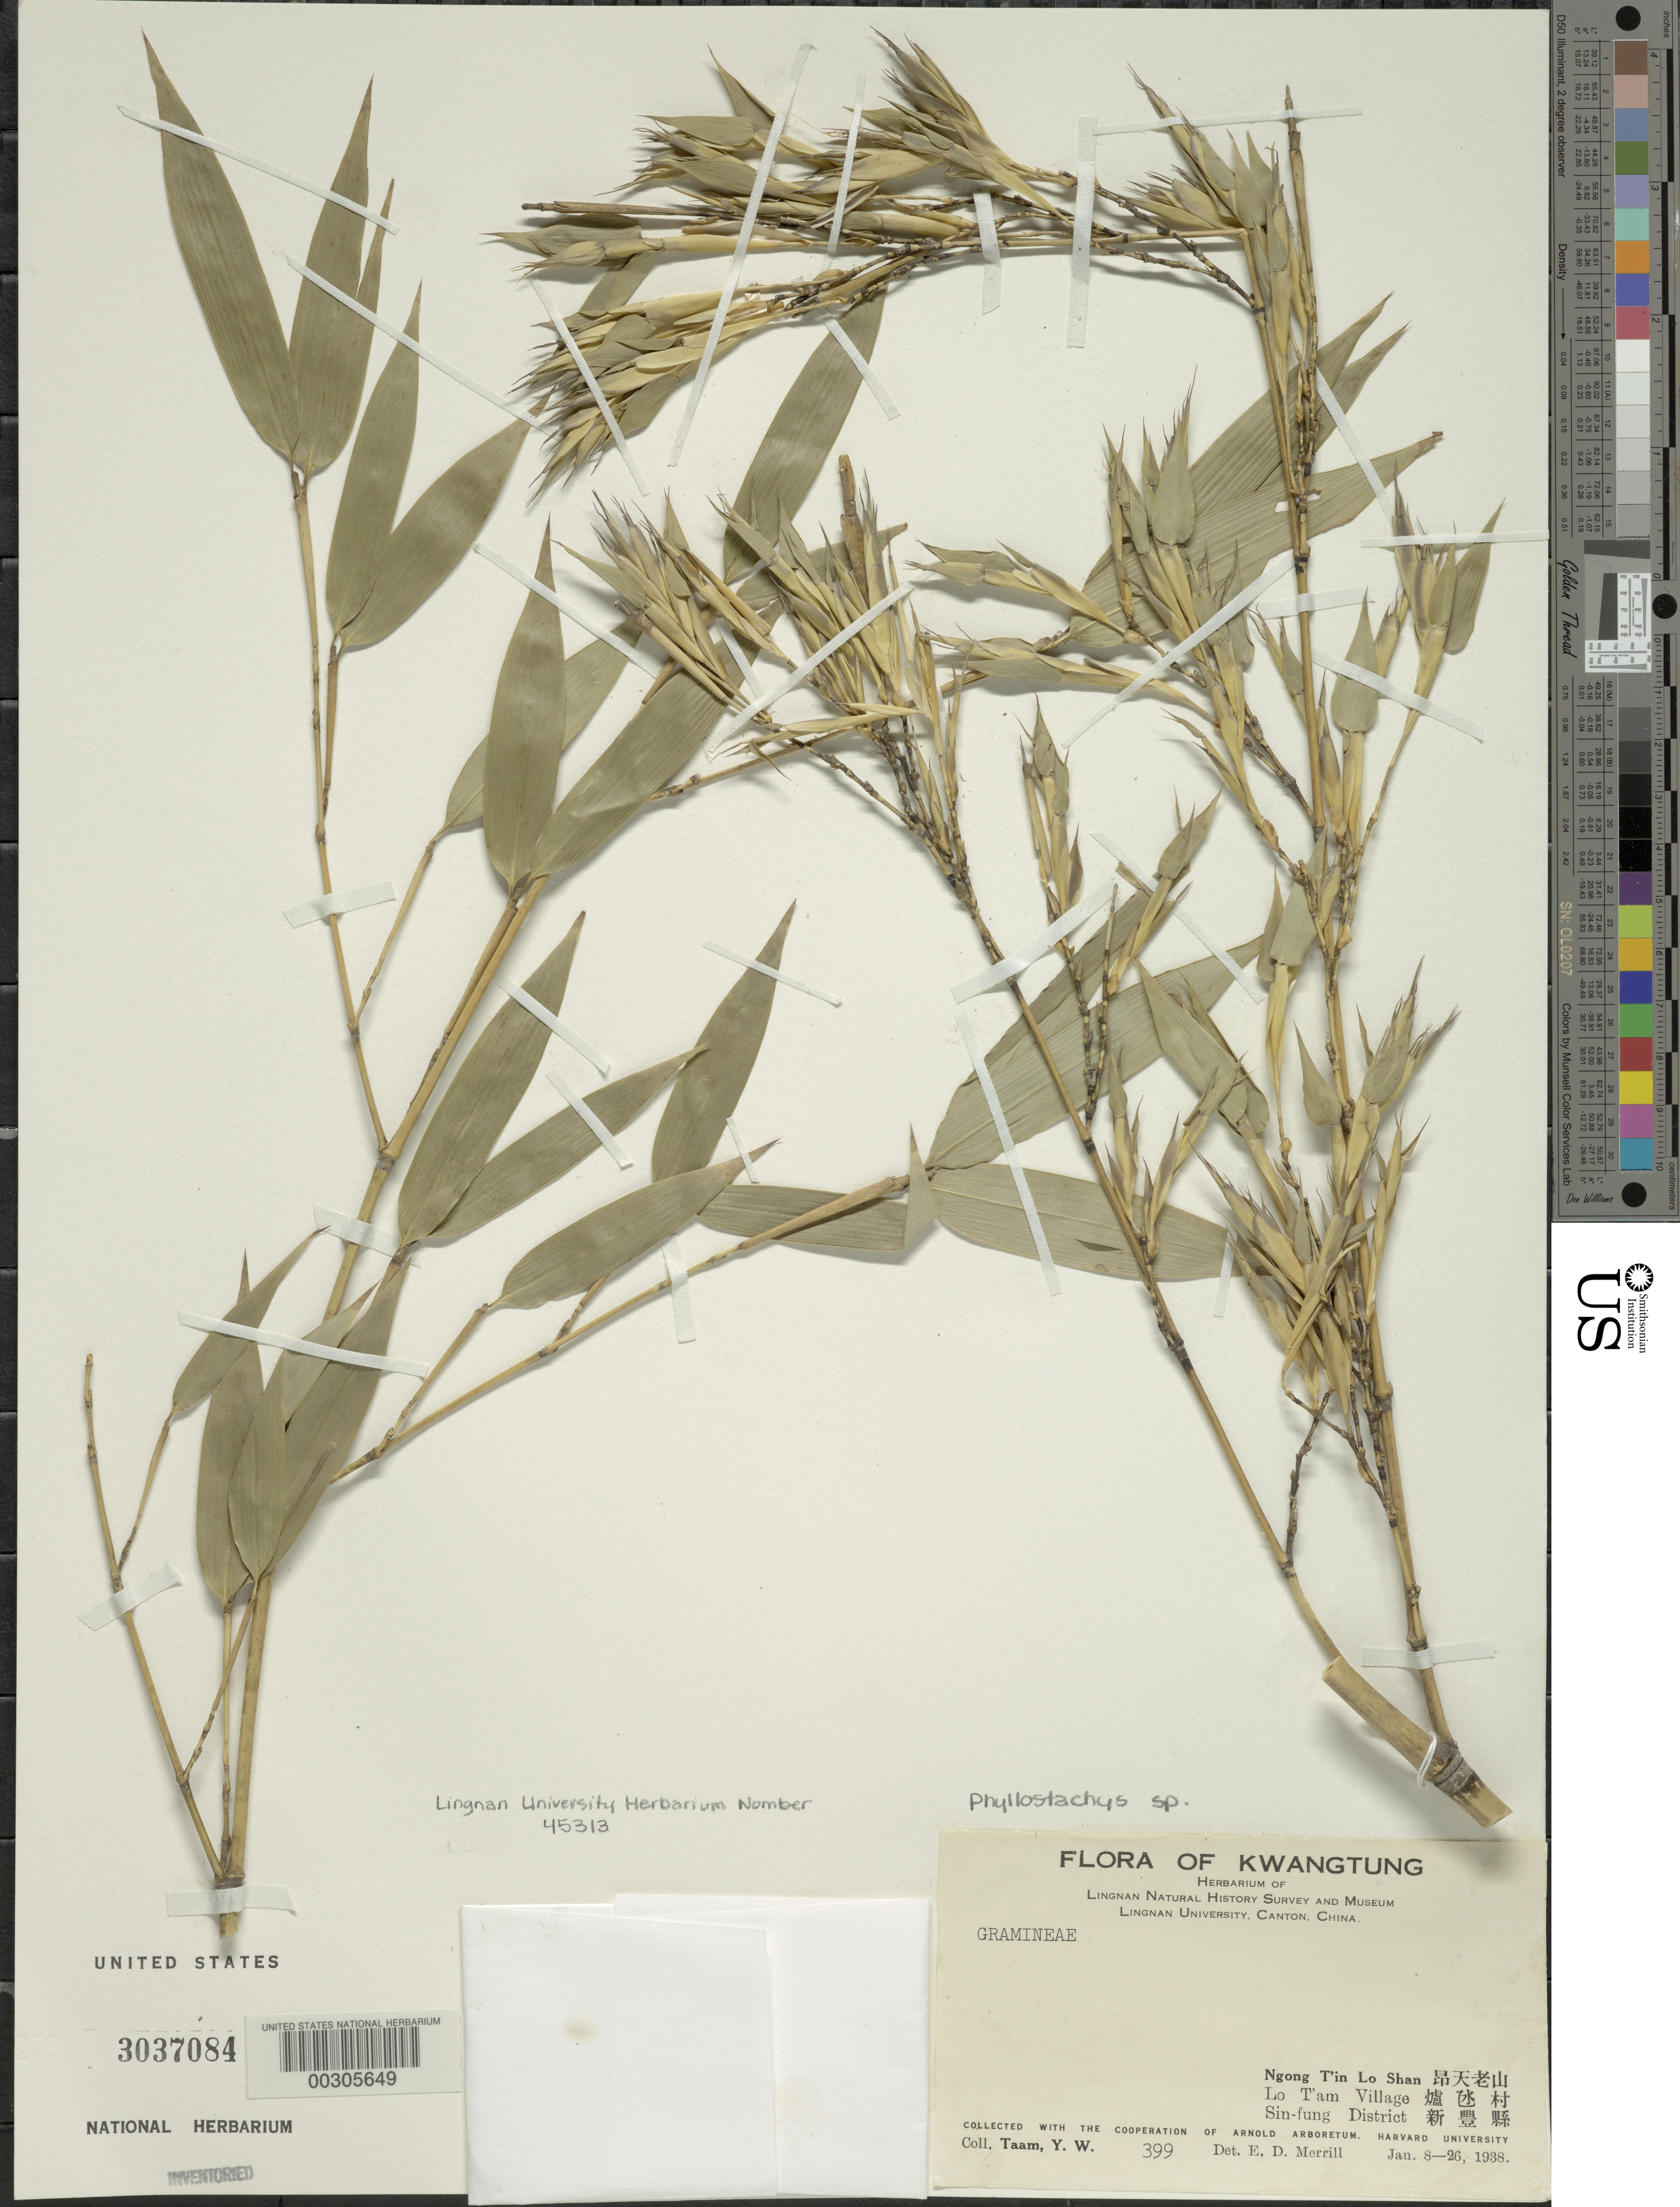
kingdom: Plantae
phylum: Tracheophyta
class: Liliopsida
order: Poales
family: Poaceae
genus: Phyllostachys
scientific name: Phyllostachys sp.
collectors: Y. W. Taam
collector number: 399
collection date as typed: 08 Jan 1938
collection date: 1938-01-08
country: China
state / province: Guangdong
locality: Sin-fung, lo t'am village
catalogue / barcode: US 3037084